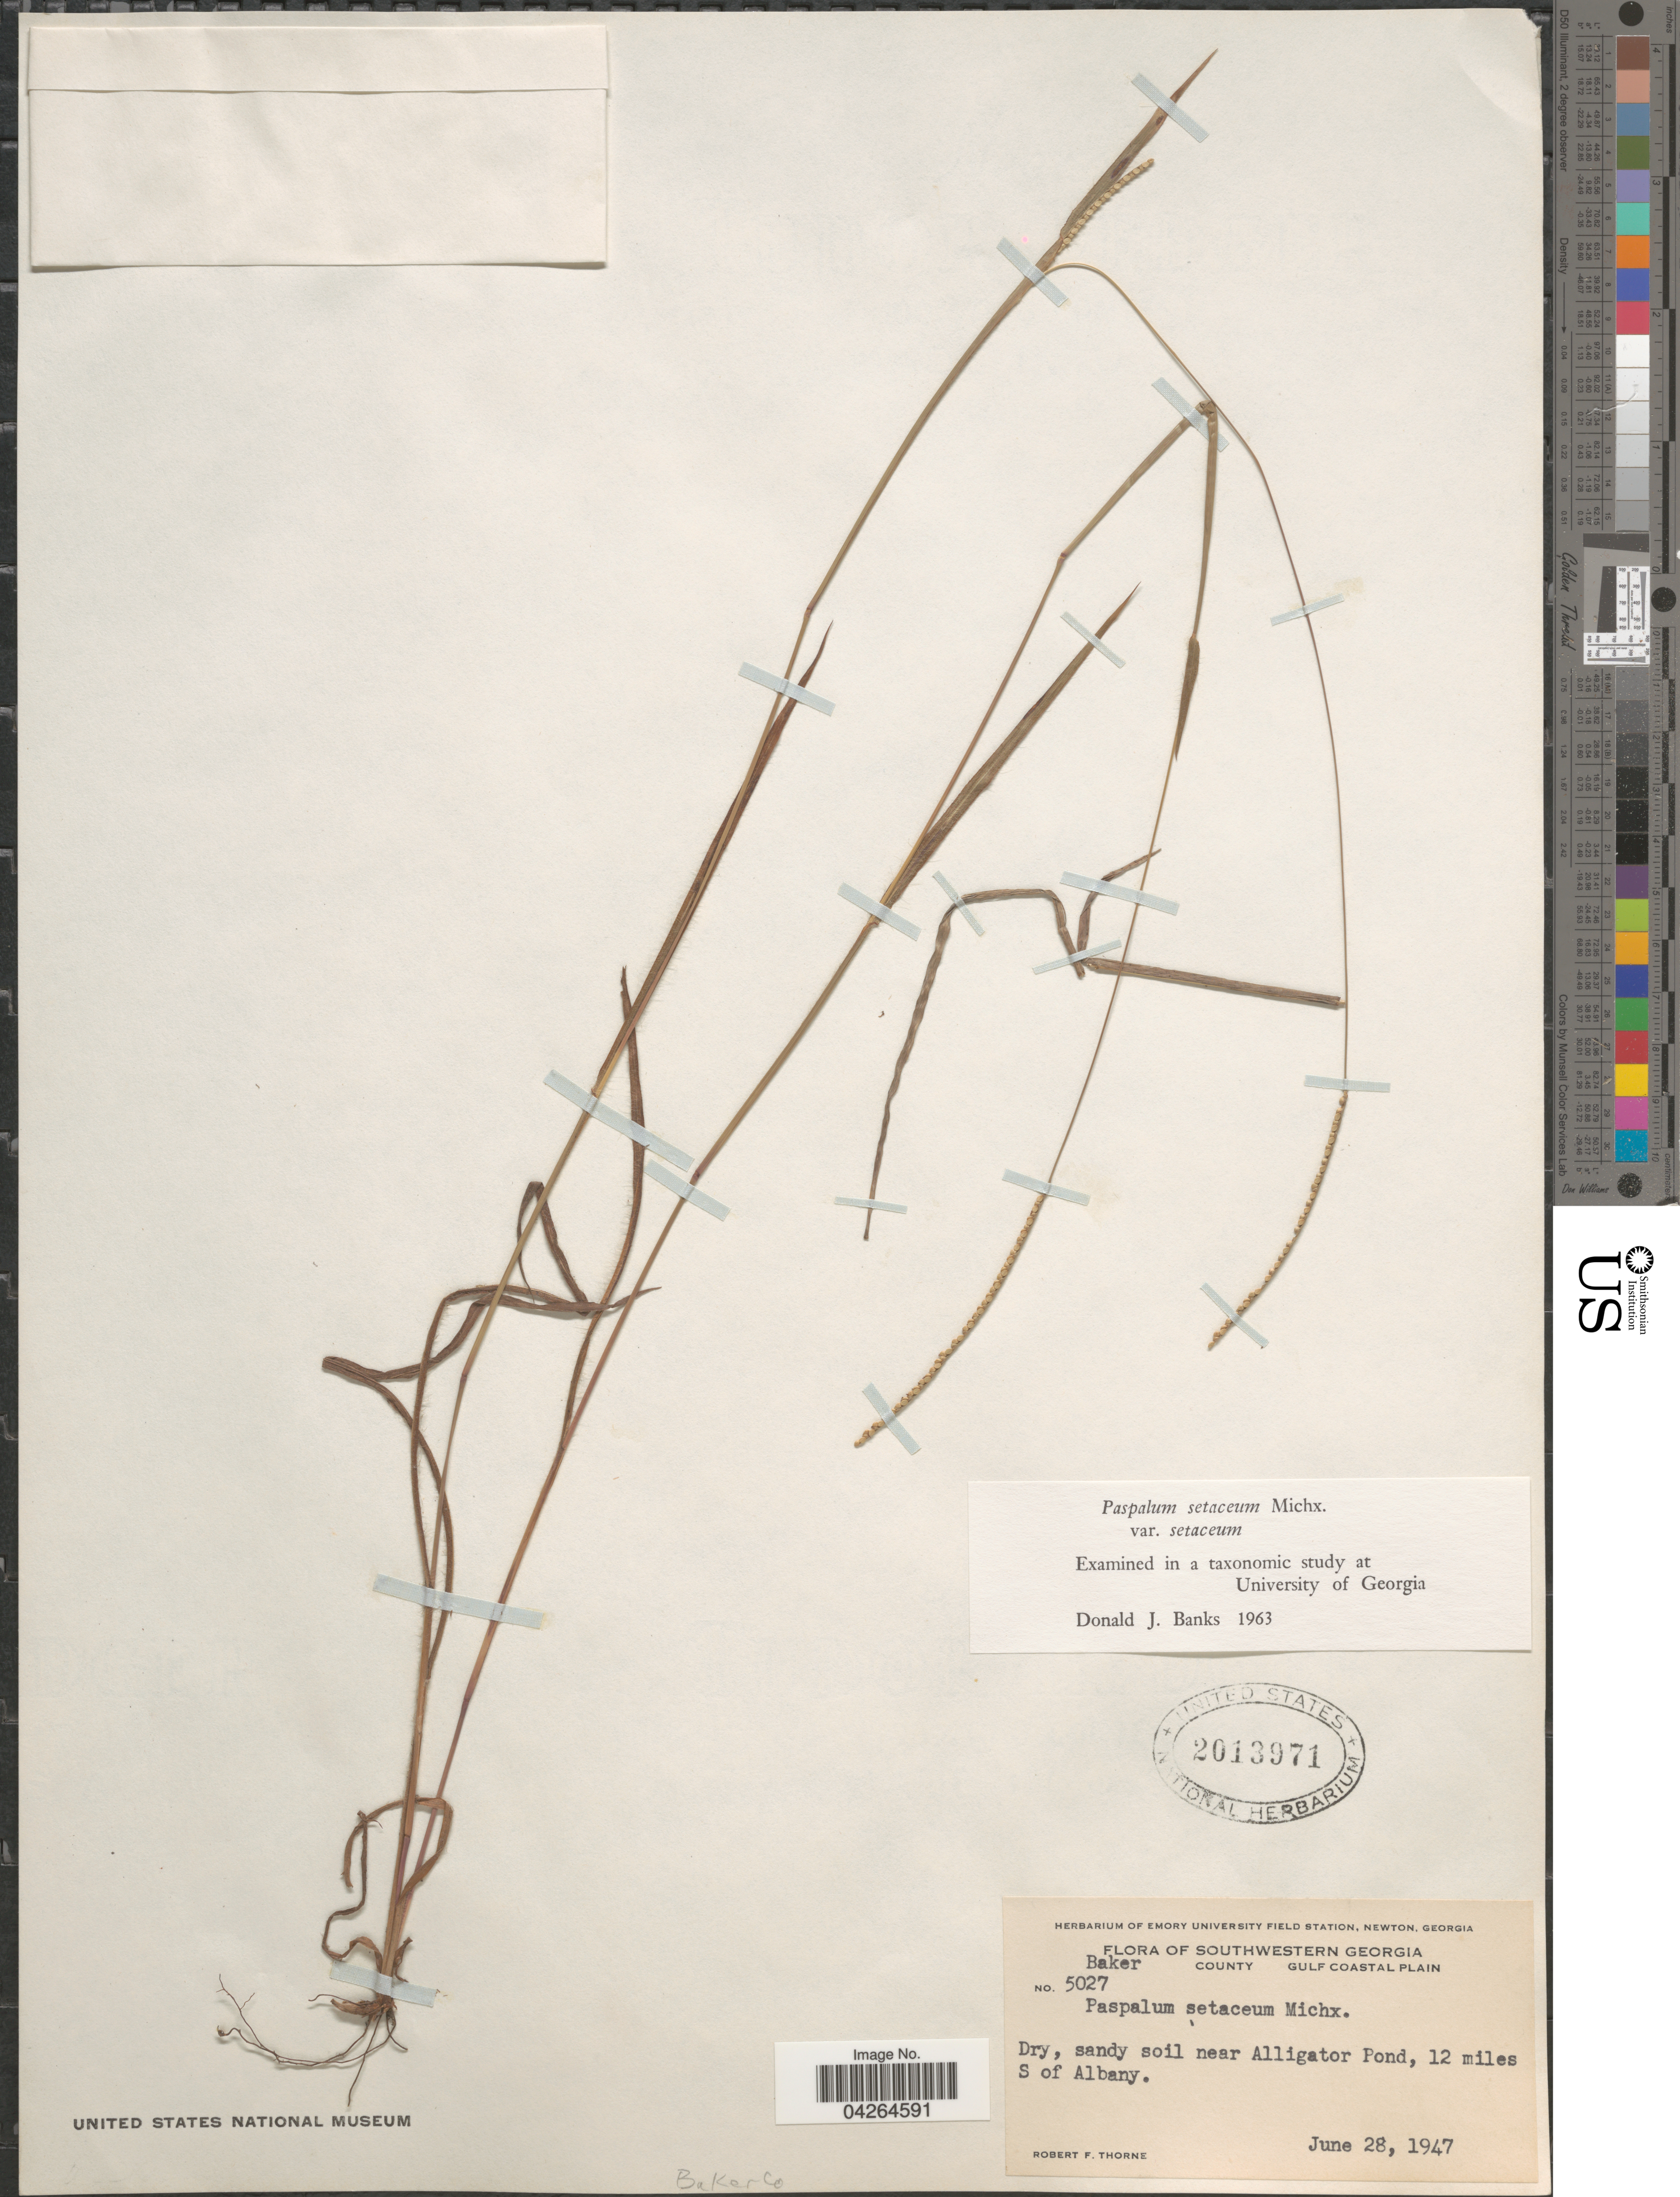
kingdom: Plantae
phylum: Tracheophyta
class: Liliopsida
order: Poales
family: Poaceae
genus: Paspalum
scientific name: Paspalum setaceum var. setaceum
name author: Michx.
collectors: R. F. Thorne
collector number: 5027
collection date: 1947-06-28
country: United States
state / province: Georgia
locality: Southwestern Georgia. Baker County. Gulf Coastal Plain. Near Alligator Pond, 12 miles S of Albany.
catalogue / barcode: US 2013971